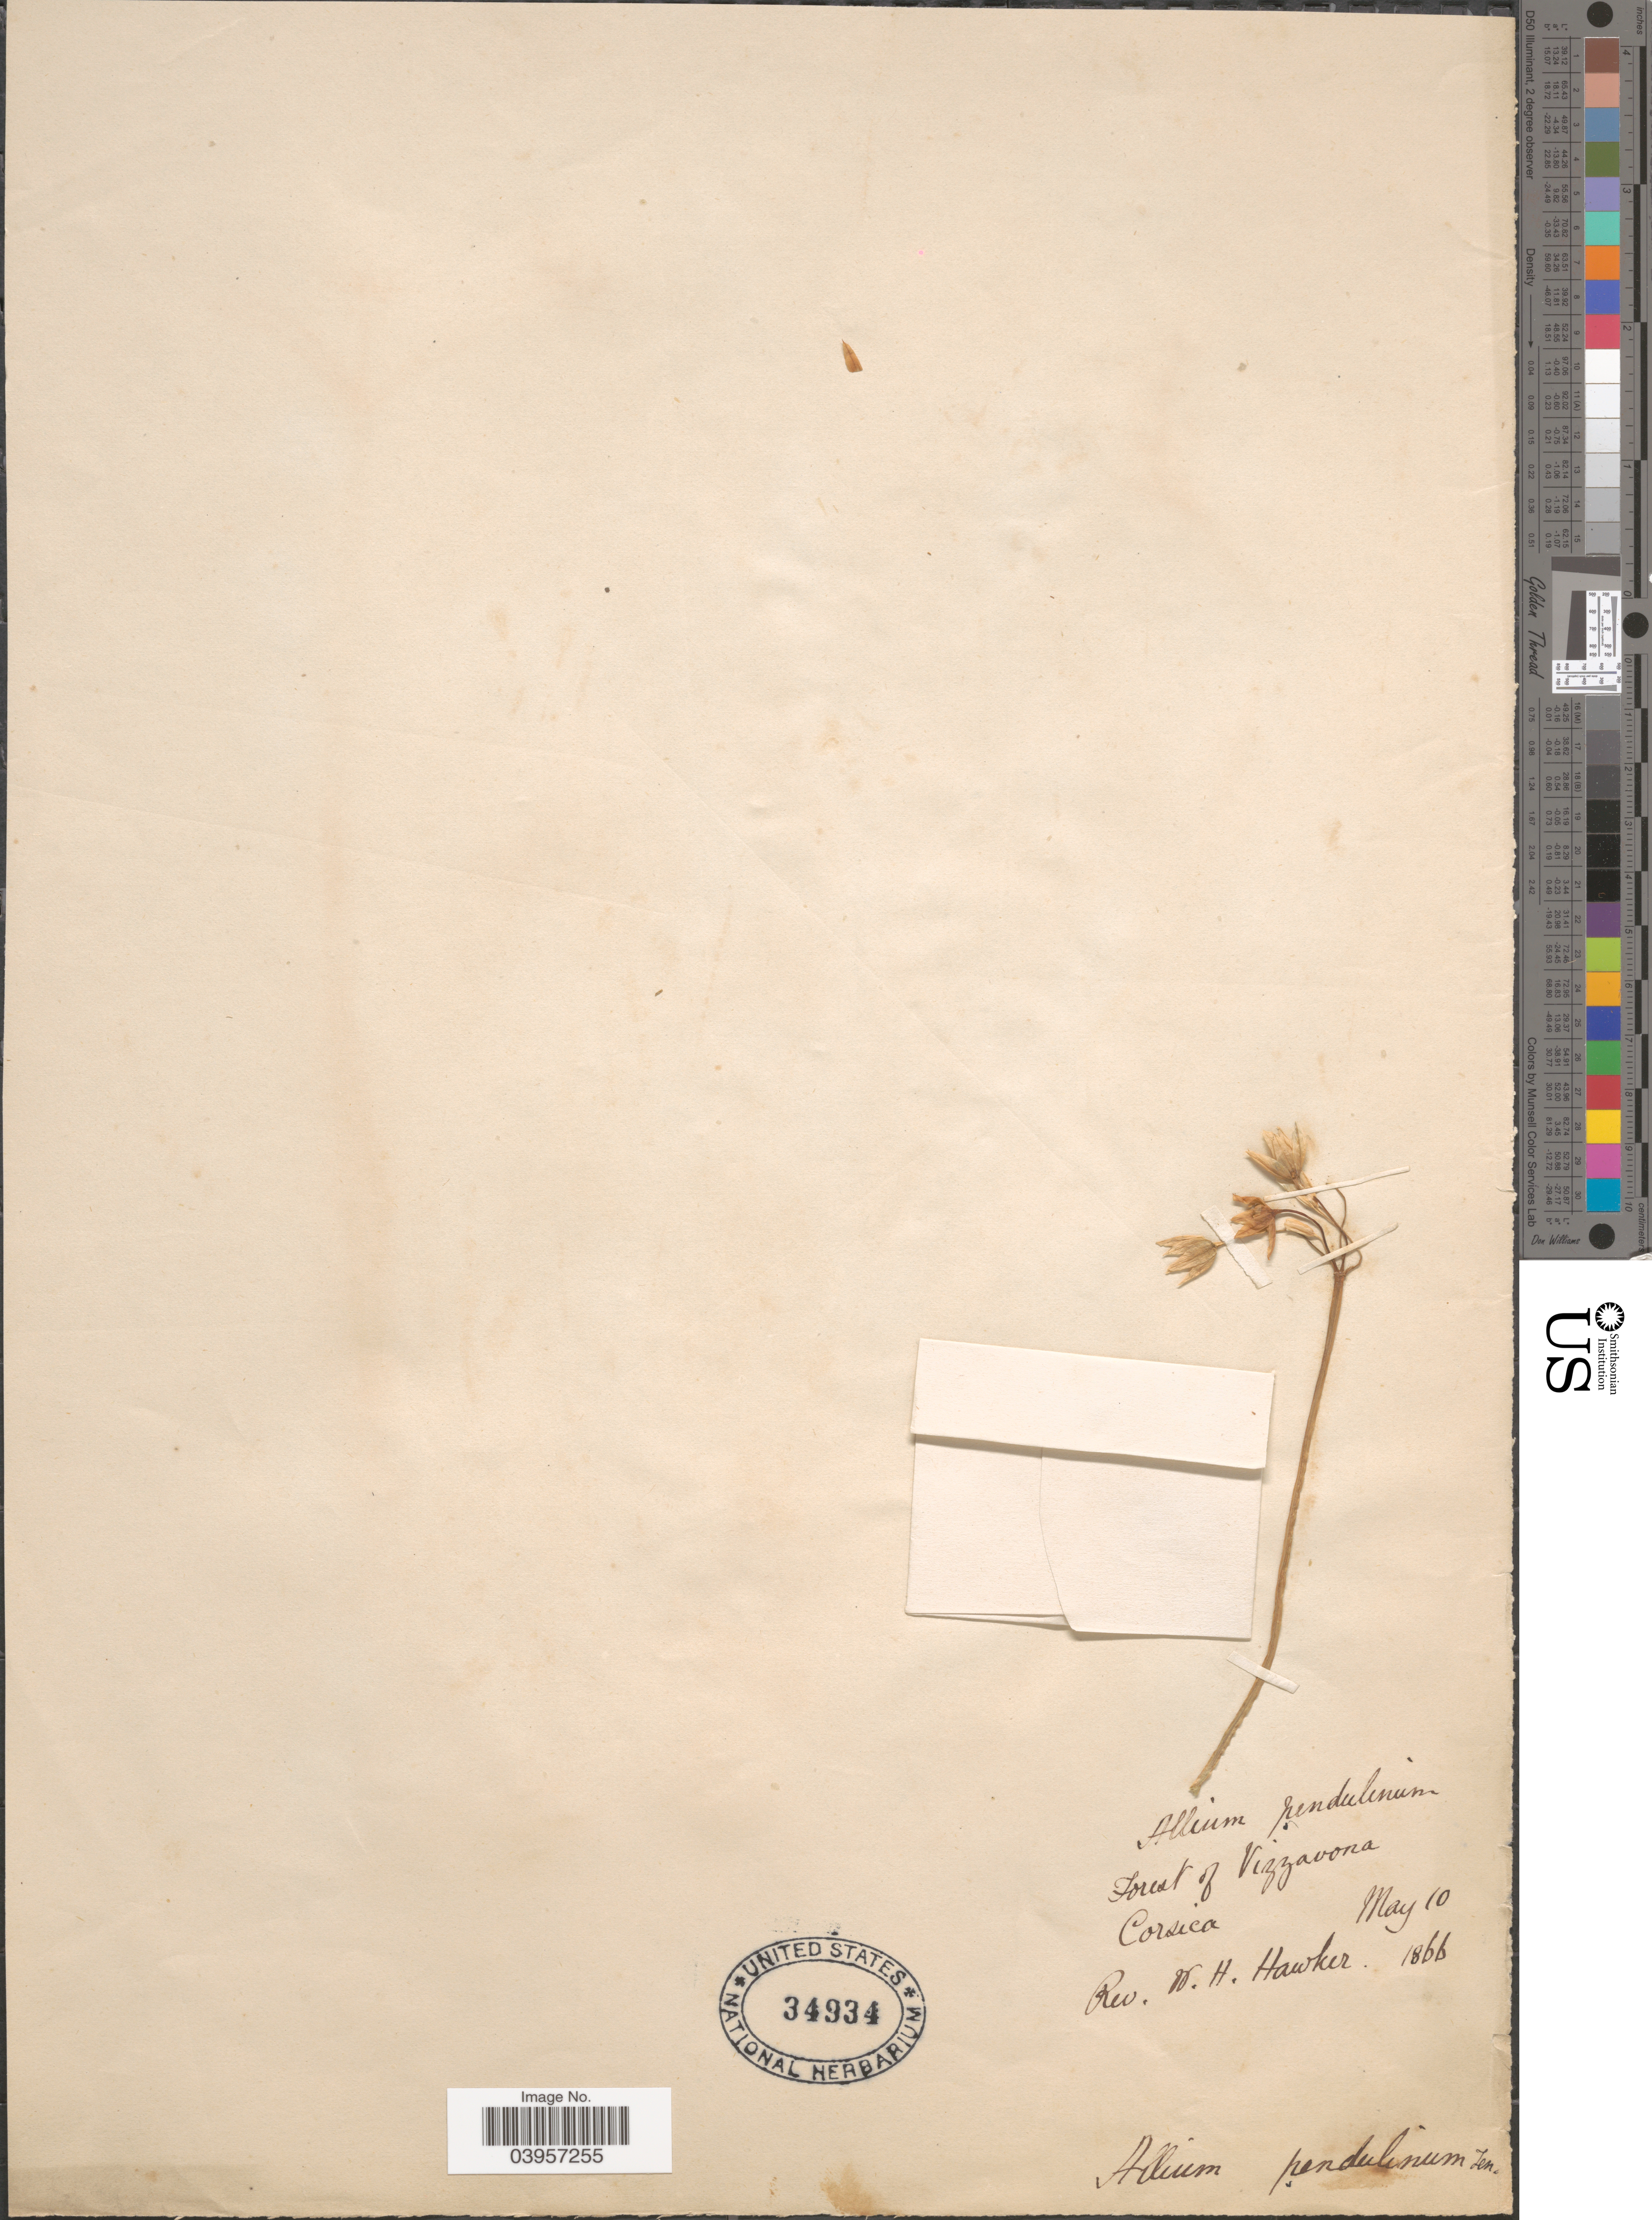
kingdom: Plantae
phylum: Tracheophyta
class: Liliopsida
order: Asparagales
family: Amaryllidaceae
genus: Allium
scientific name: Allium pendulinum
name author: Ten.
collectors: W. Hawker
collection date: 1866-05-10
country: France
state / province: Corsica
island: Corse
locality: Forest of Vizzavona.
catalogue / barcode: US 34934